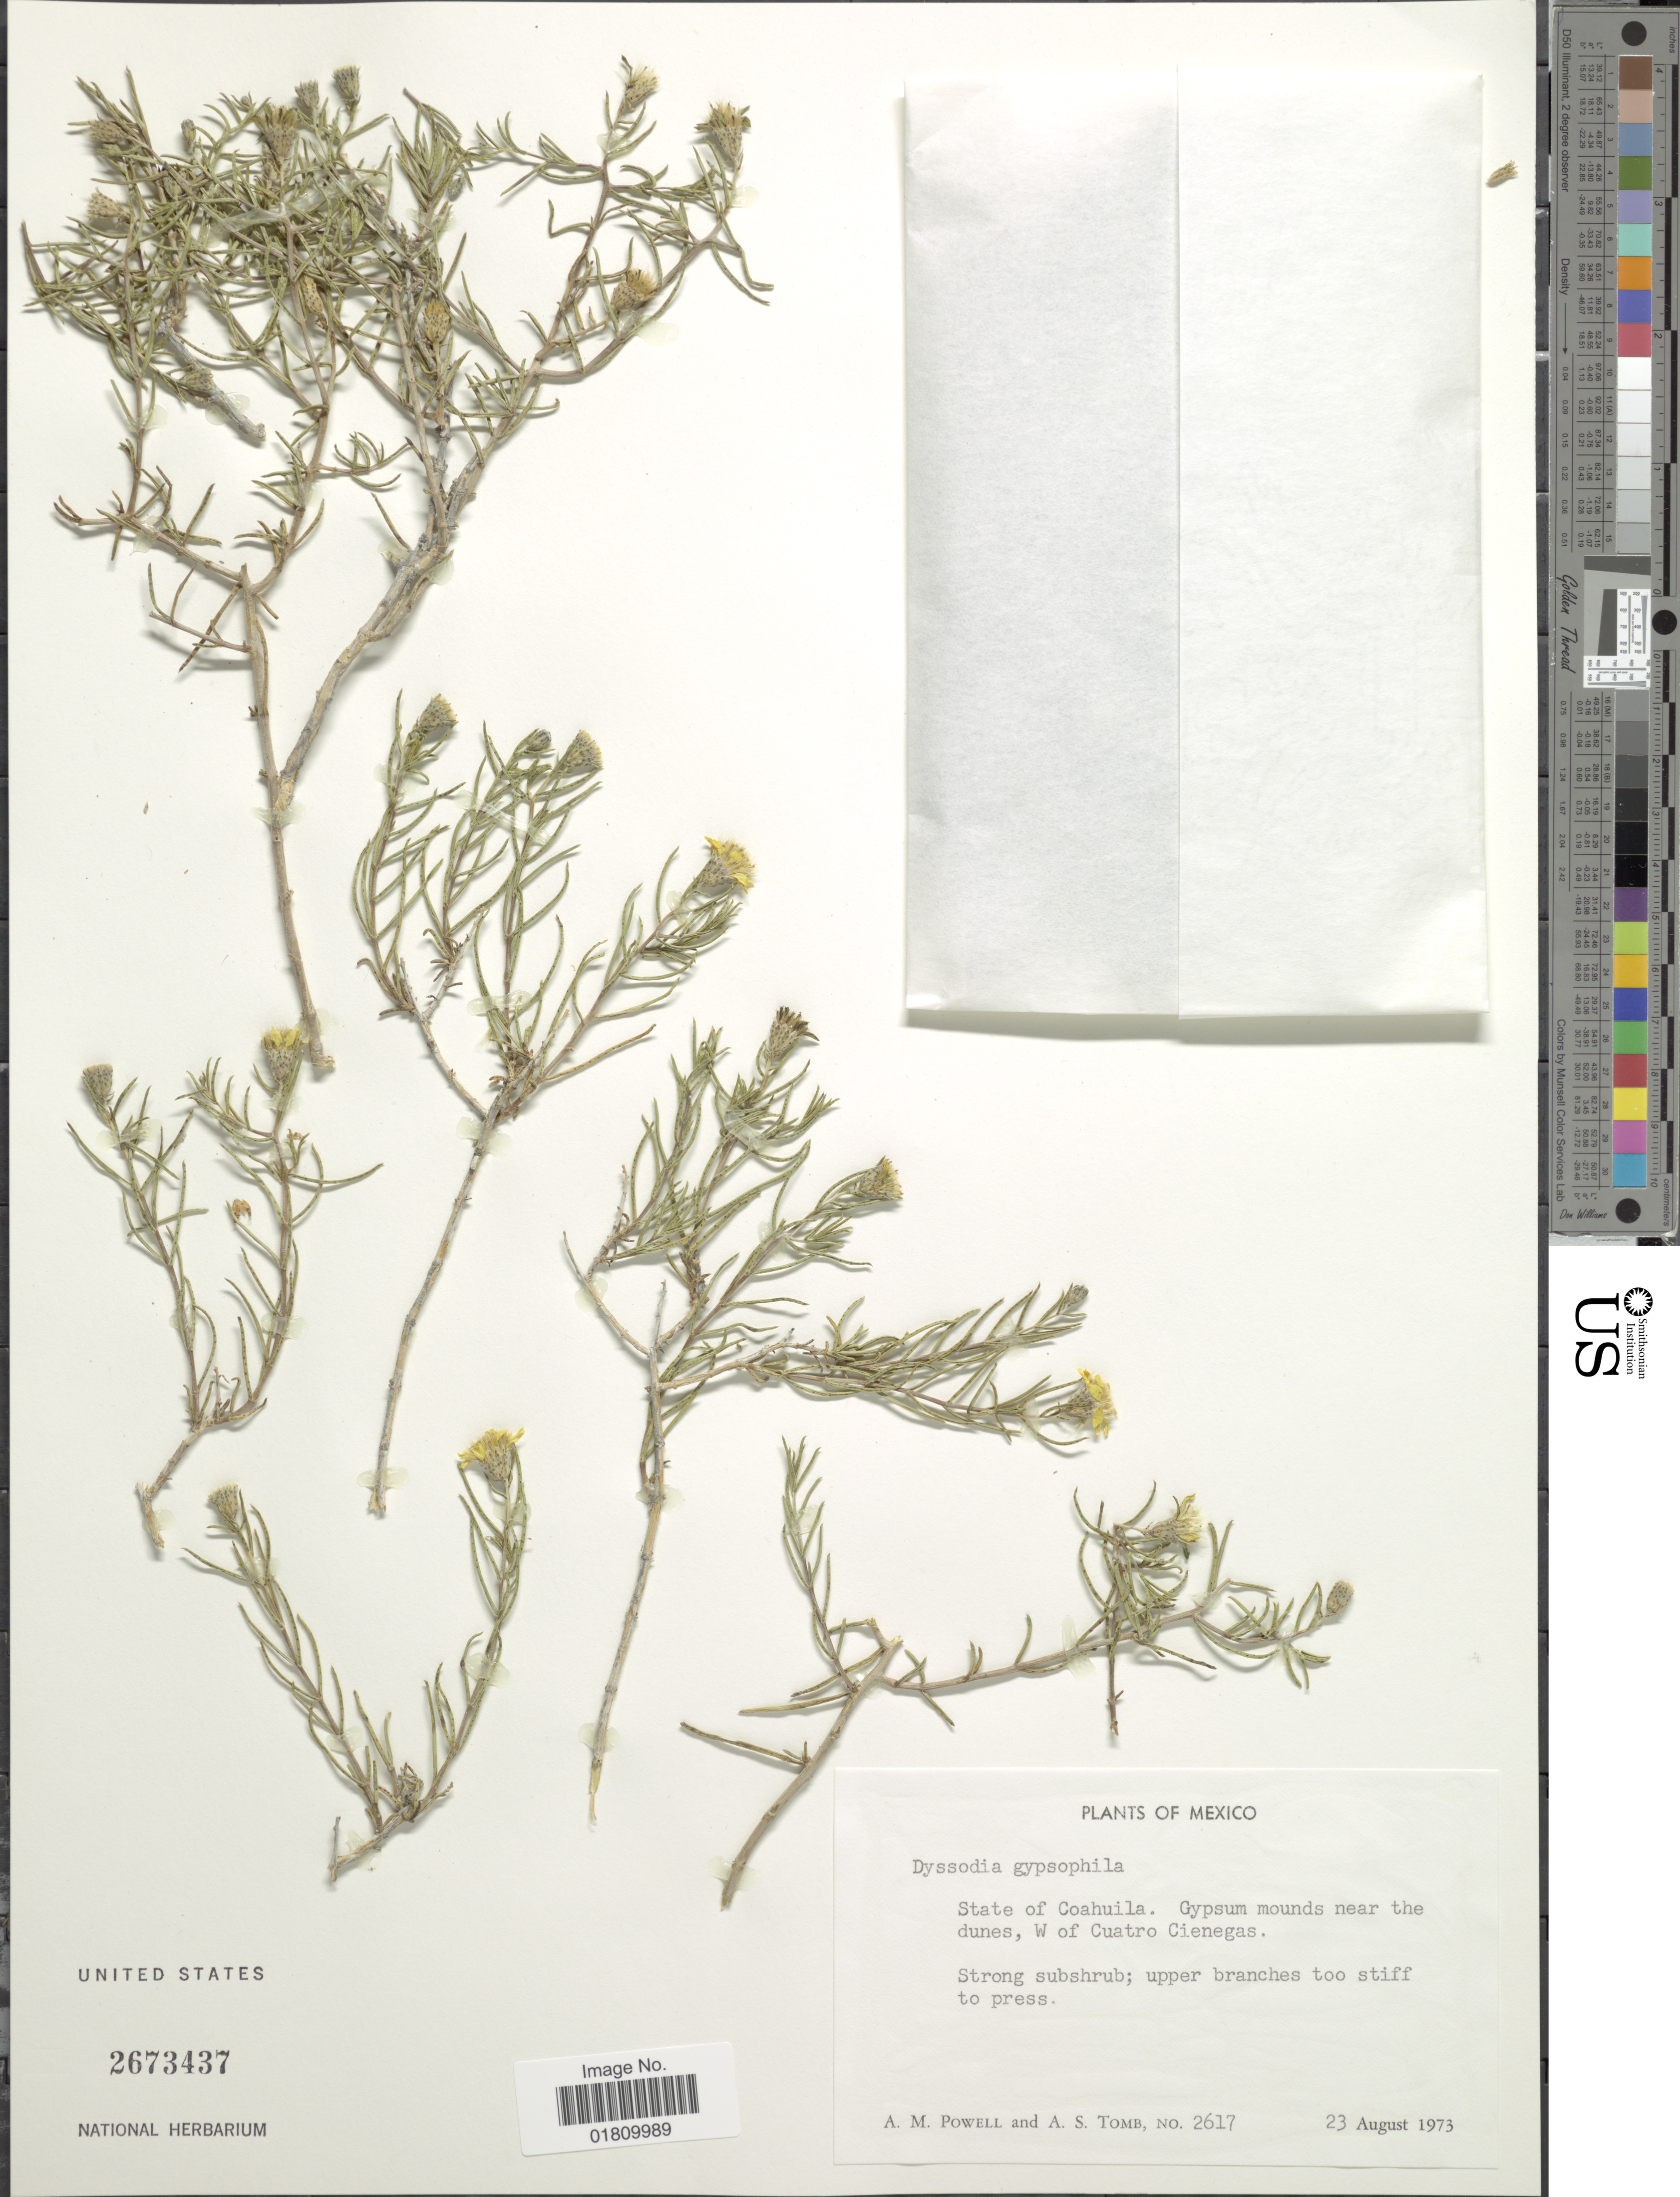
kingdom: Plantae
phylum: Tracheophyta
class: Magnoliopsida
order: Asterales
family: Asteraceae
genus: Thymophylla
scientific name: Thymophylla gypsophila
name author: (B.L. Turner) Strother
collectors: A. M. Powell & A. Tomb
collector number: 2617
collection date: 1973-08-23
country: Mexico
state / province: Coahuila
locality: Gypsum mounds near the dunes, W o Cuatro Cienegas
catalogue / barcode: US 2673437